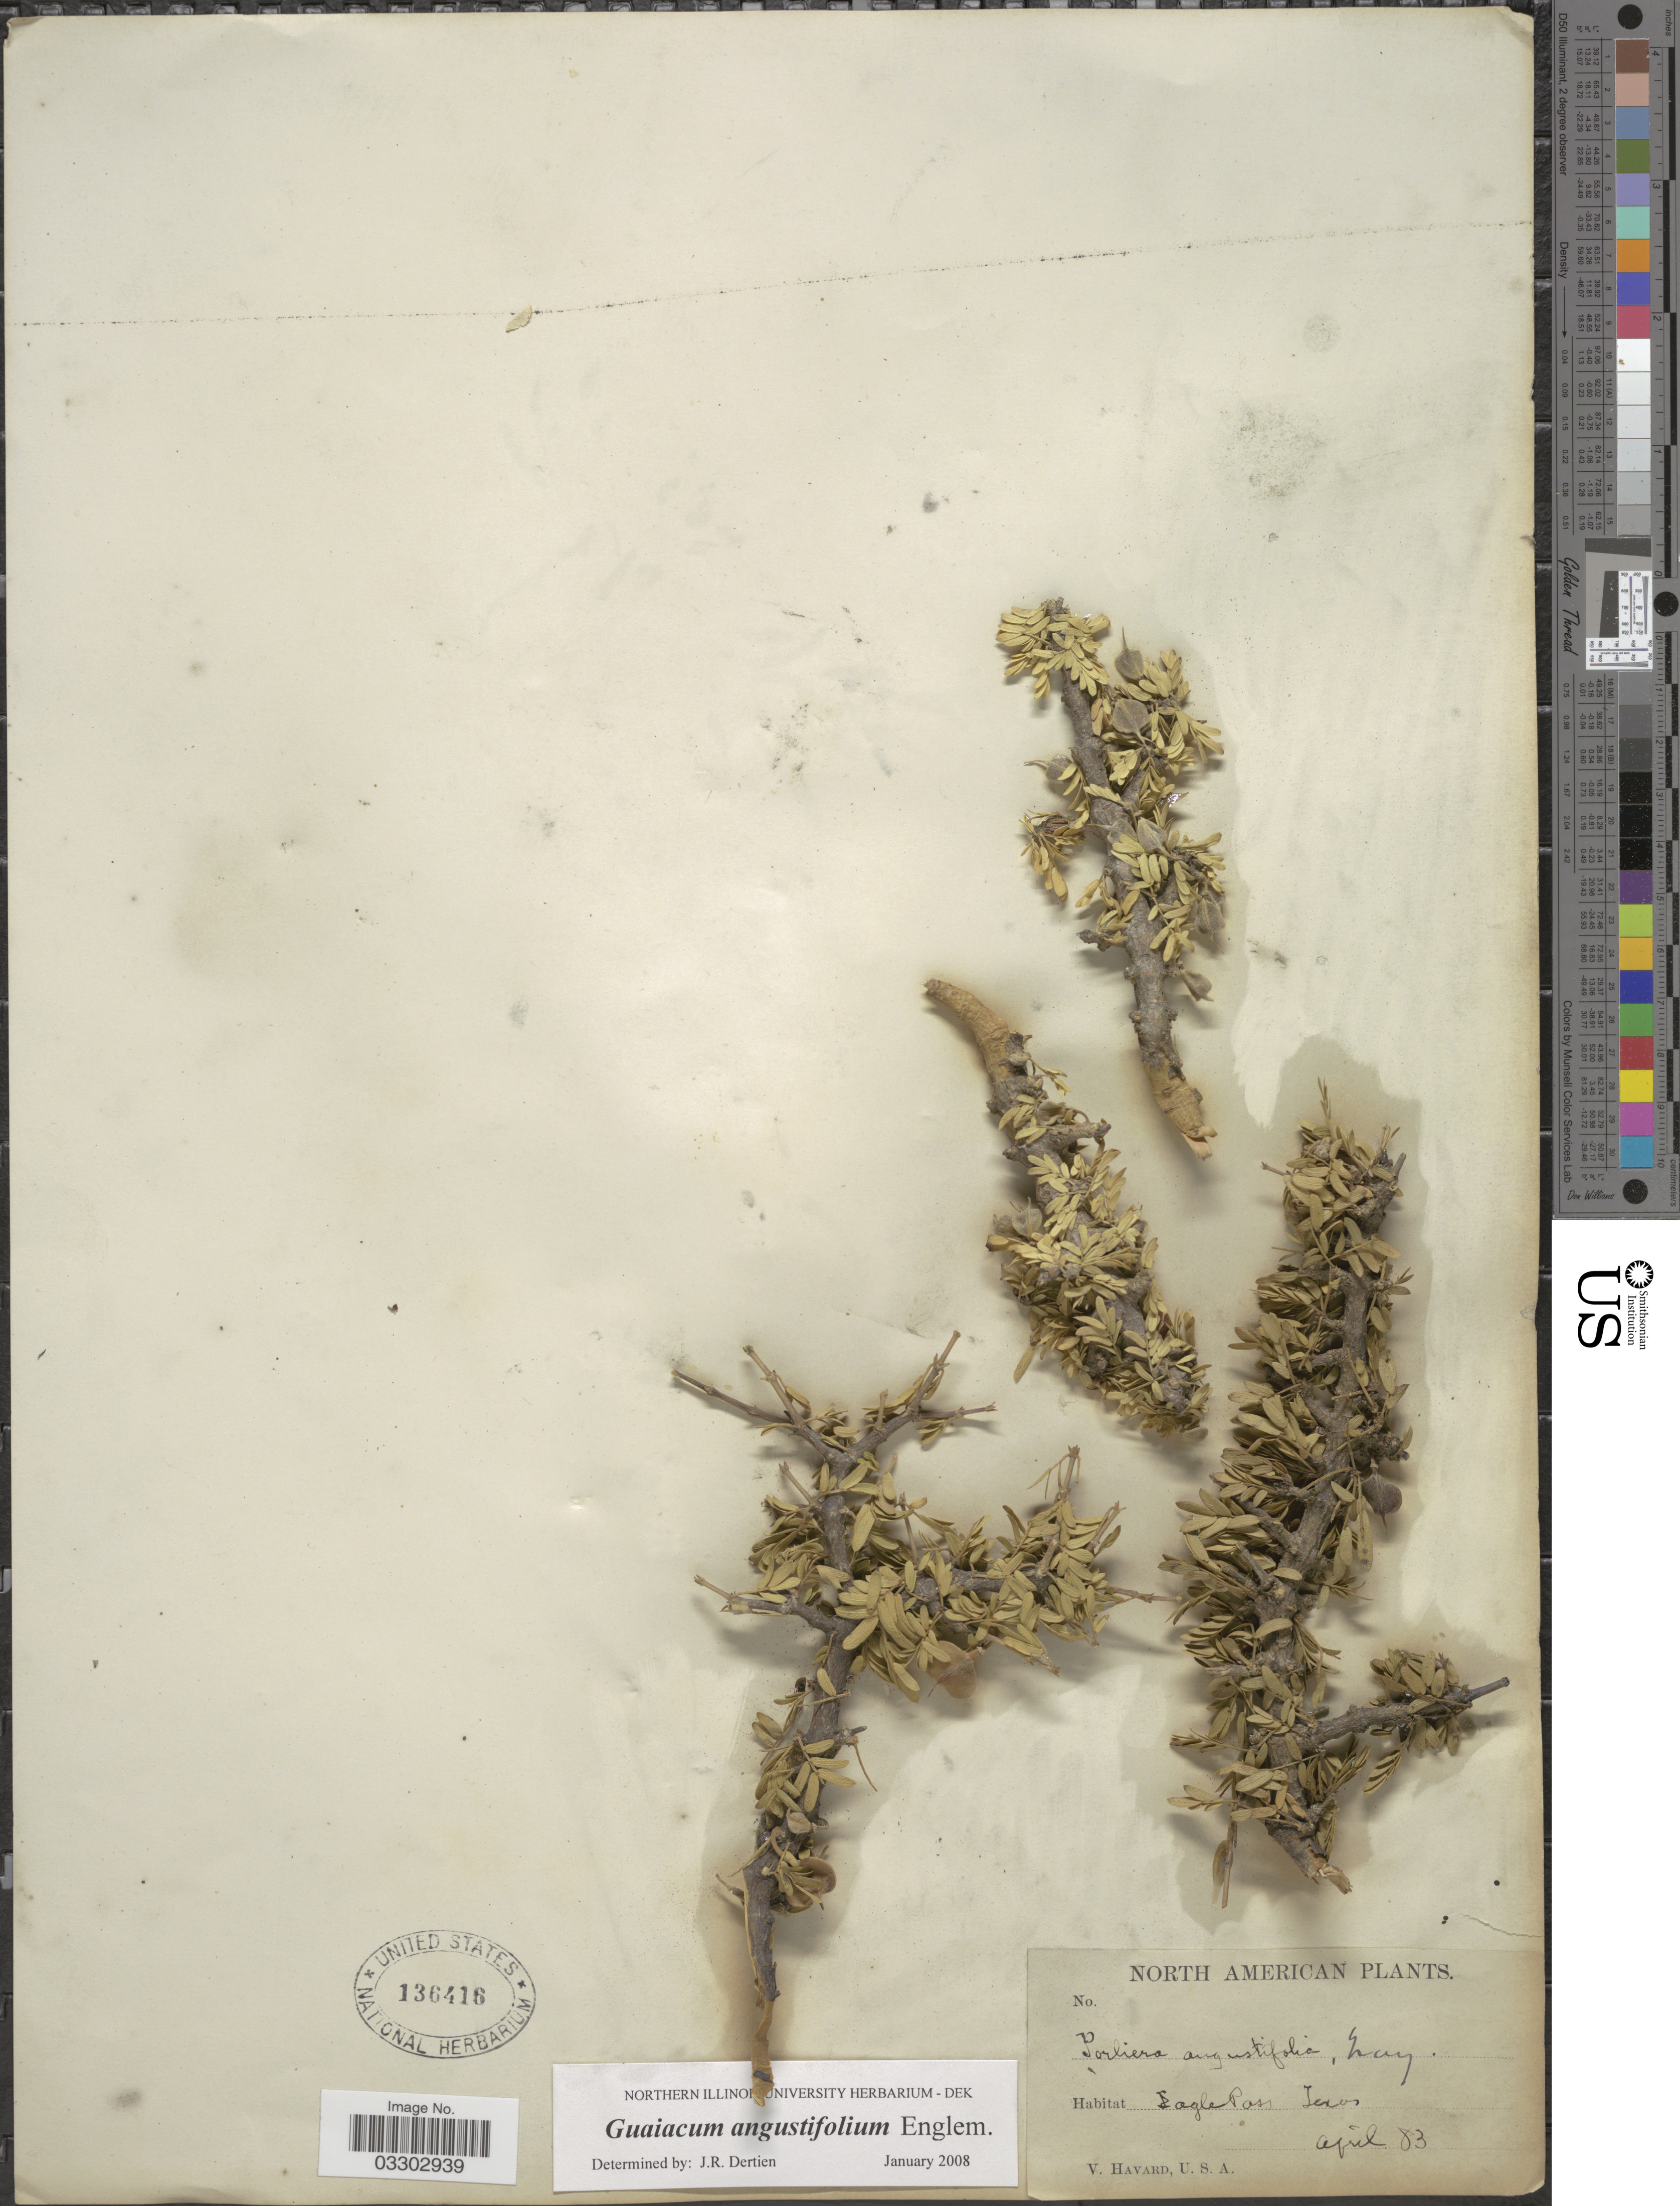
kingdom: Plantae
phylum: Tracheophyta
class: Magnoliopsida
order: Zygophyllales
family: Zygophyllaceae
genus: Guaiacum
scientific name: Guaiacum angustifolium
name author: Engelm.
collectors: V. Havard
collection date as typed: Transcribed d/m/y: /4/83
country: United States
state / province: Texas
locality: Eagle Pass.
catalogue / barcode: US 136416